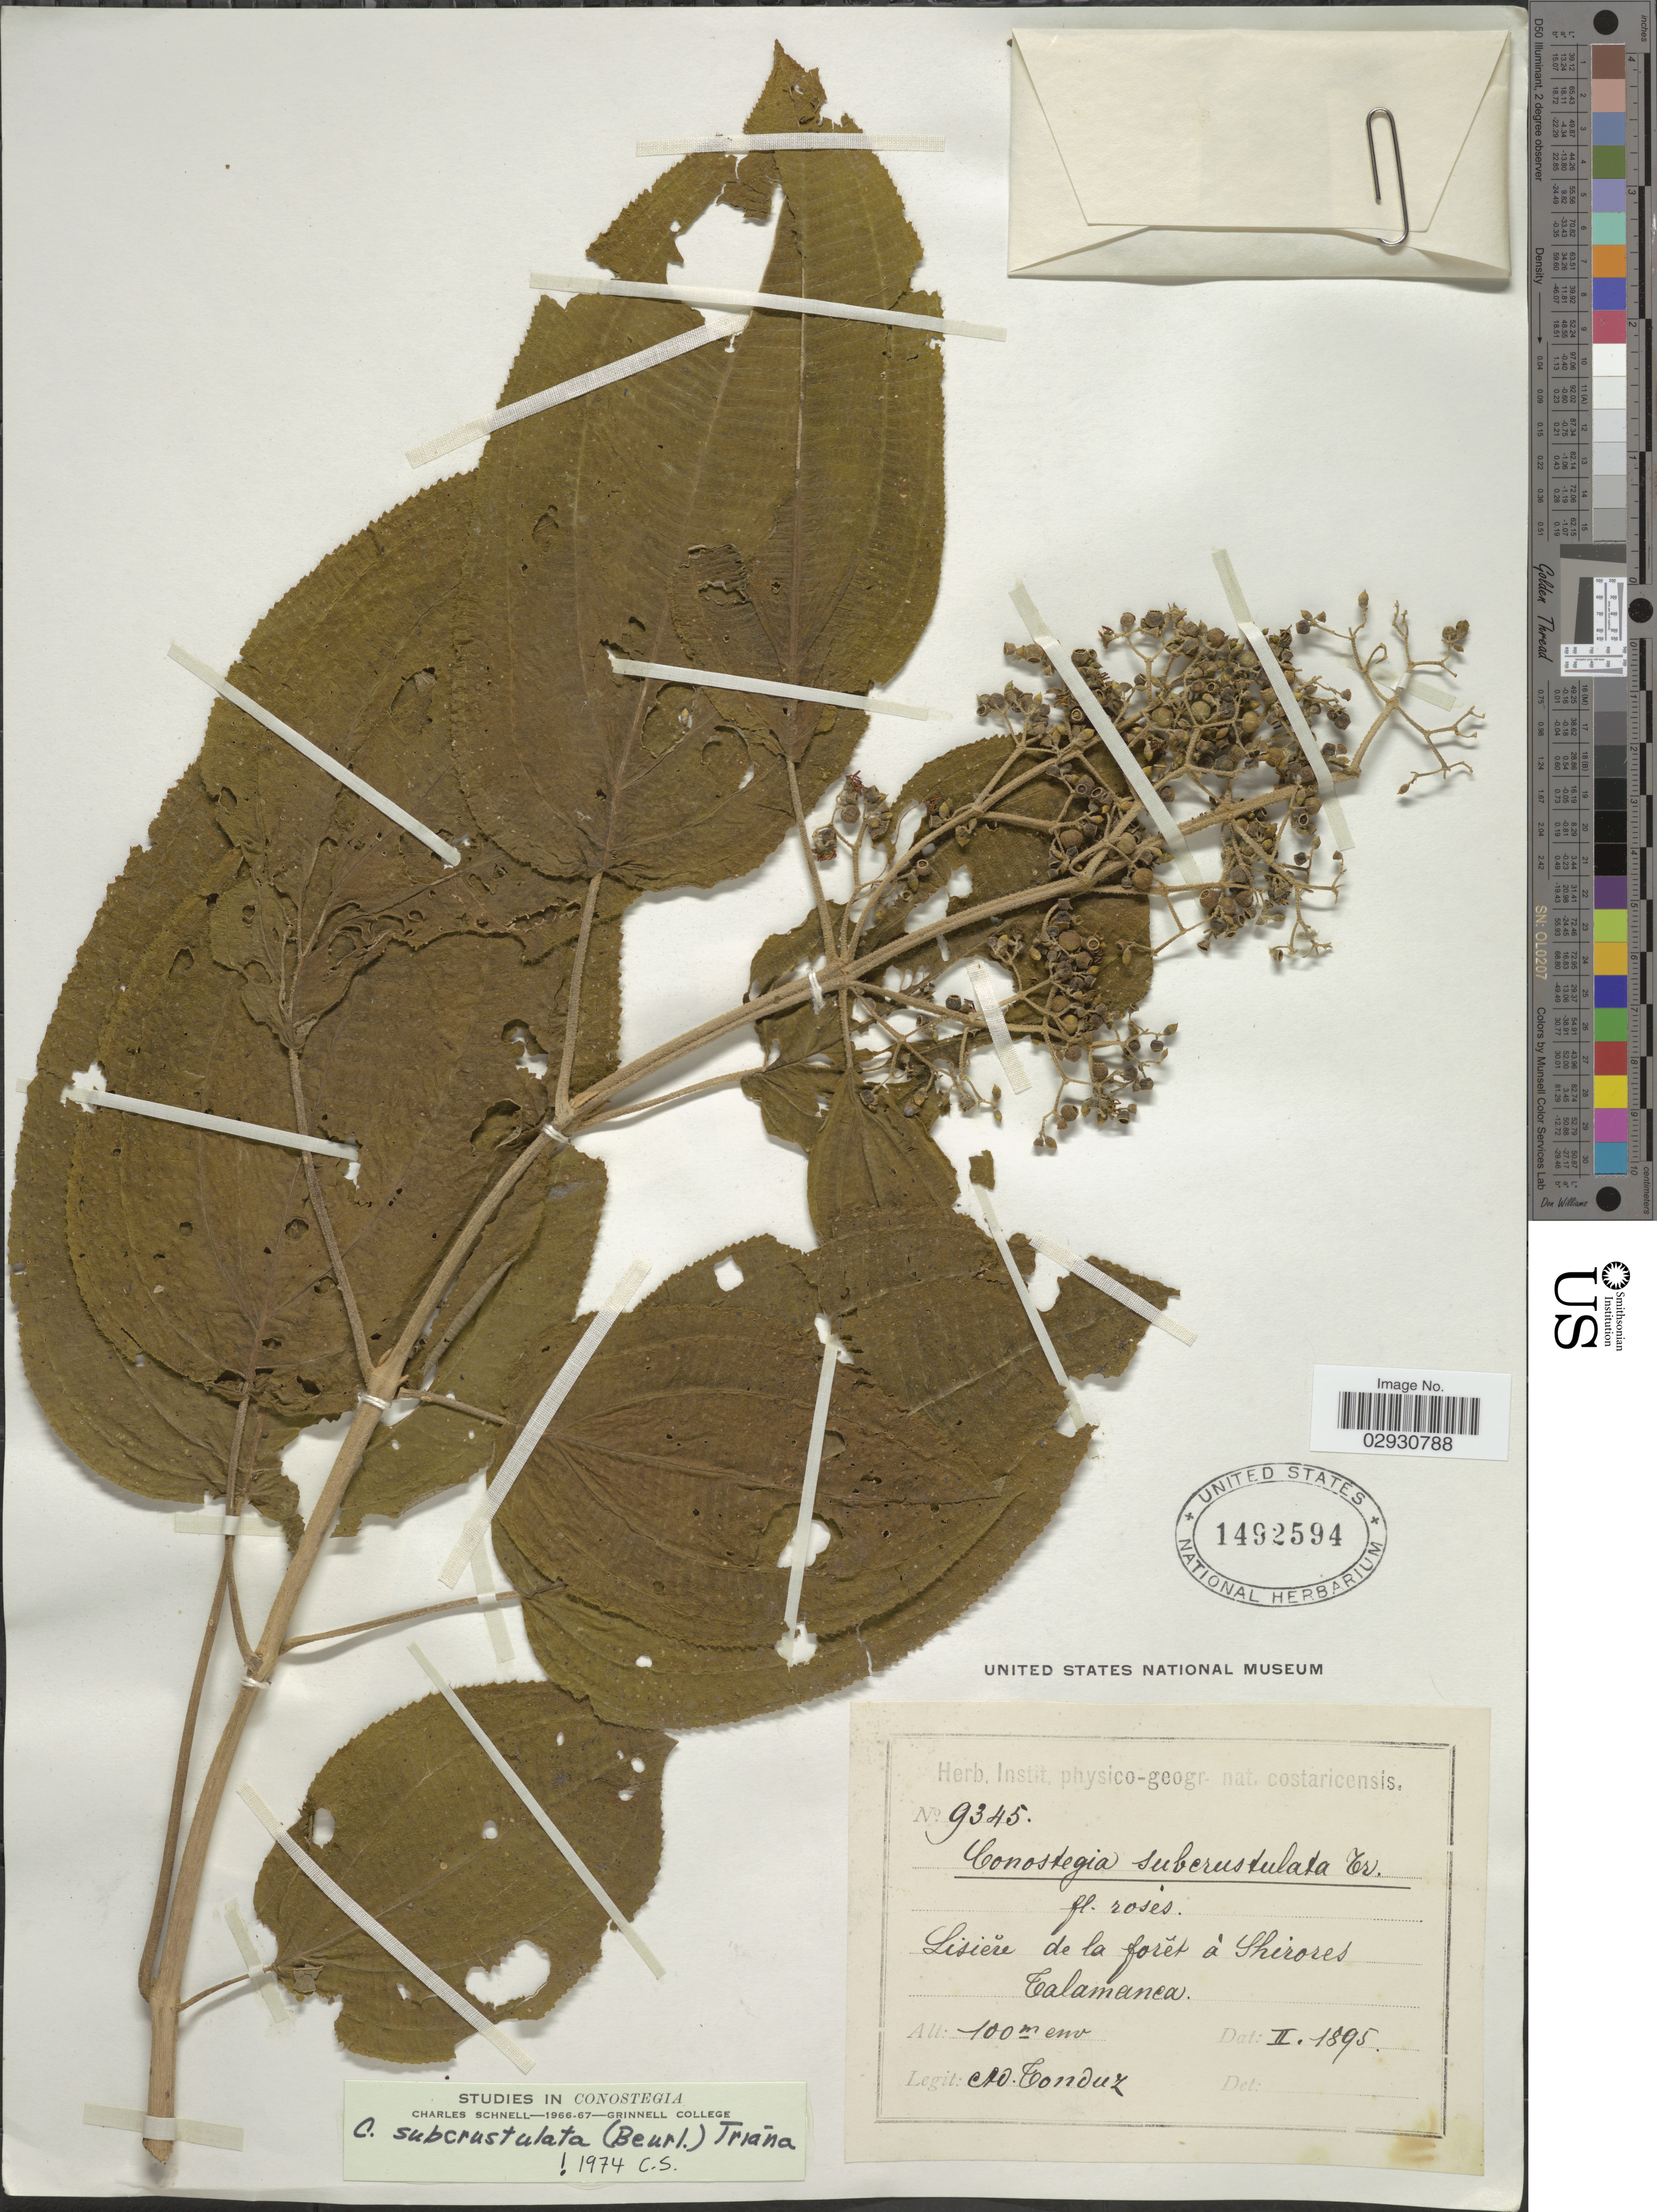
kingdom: Plantae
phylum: Tracheophyta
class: Magnoliopsida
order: Myrtales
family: Melastomataceae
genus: Conostegia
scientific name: Conostegia subcrustulata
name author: (Beurl.) Triana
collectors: A. Tonduz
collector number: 9345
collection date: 1895-02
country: Costa Rica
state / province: Limón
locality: Lisieü de la forêt a Shirores. Talamanca.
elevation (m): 100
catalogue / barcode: US 1492594